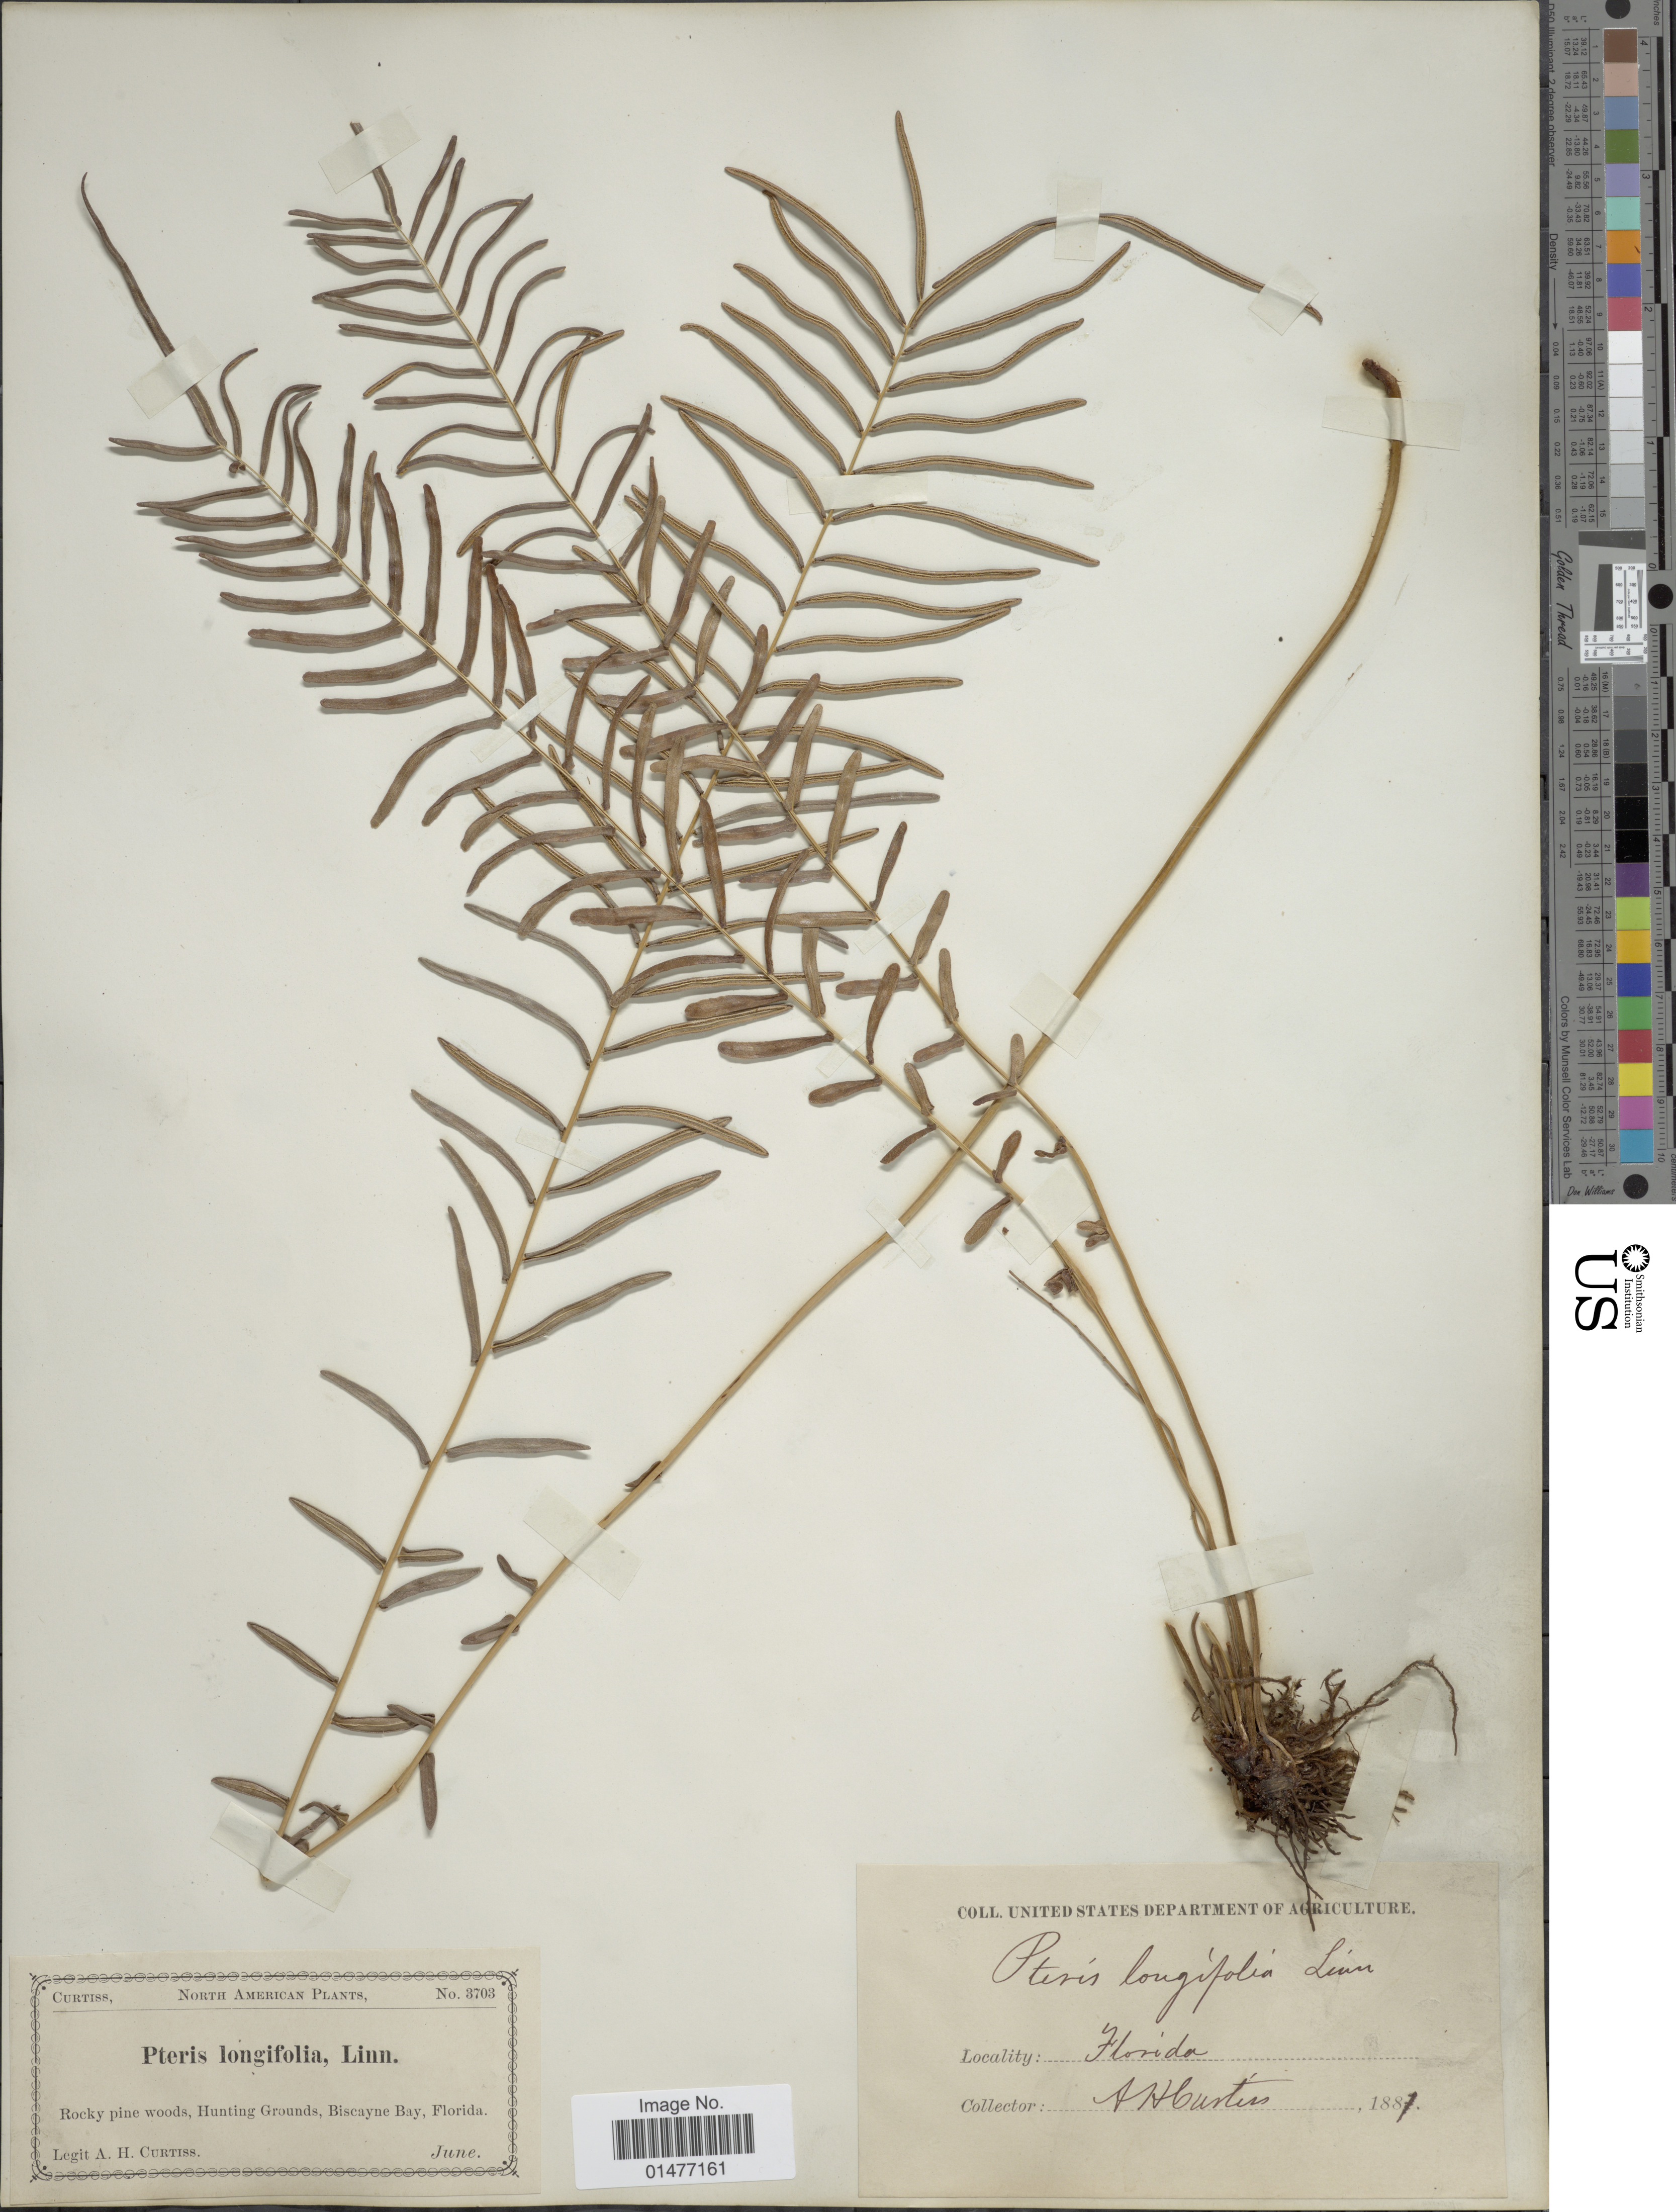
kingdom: Plantae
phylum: Tracheophyta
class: Polypodiopsida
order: Polypodiales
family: Pteridaceae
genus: Pteris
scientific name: Pteris bahamenis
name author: (J. Agardh) Fée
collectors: A. H. Curtiss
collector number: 3703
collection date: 1887-06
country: United States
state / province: Florida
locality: Rocky pine woods, Hunting Grounds, Biscayne Bay